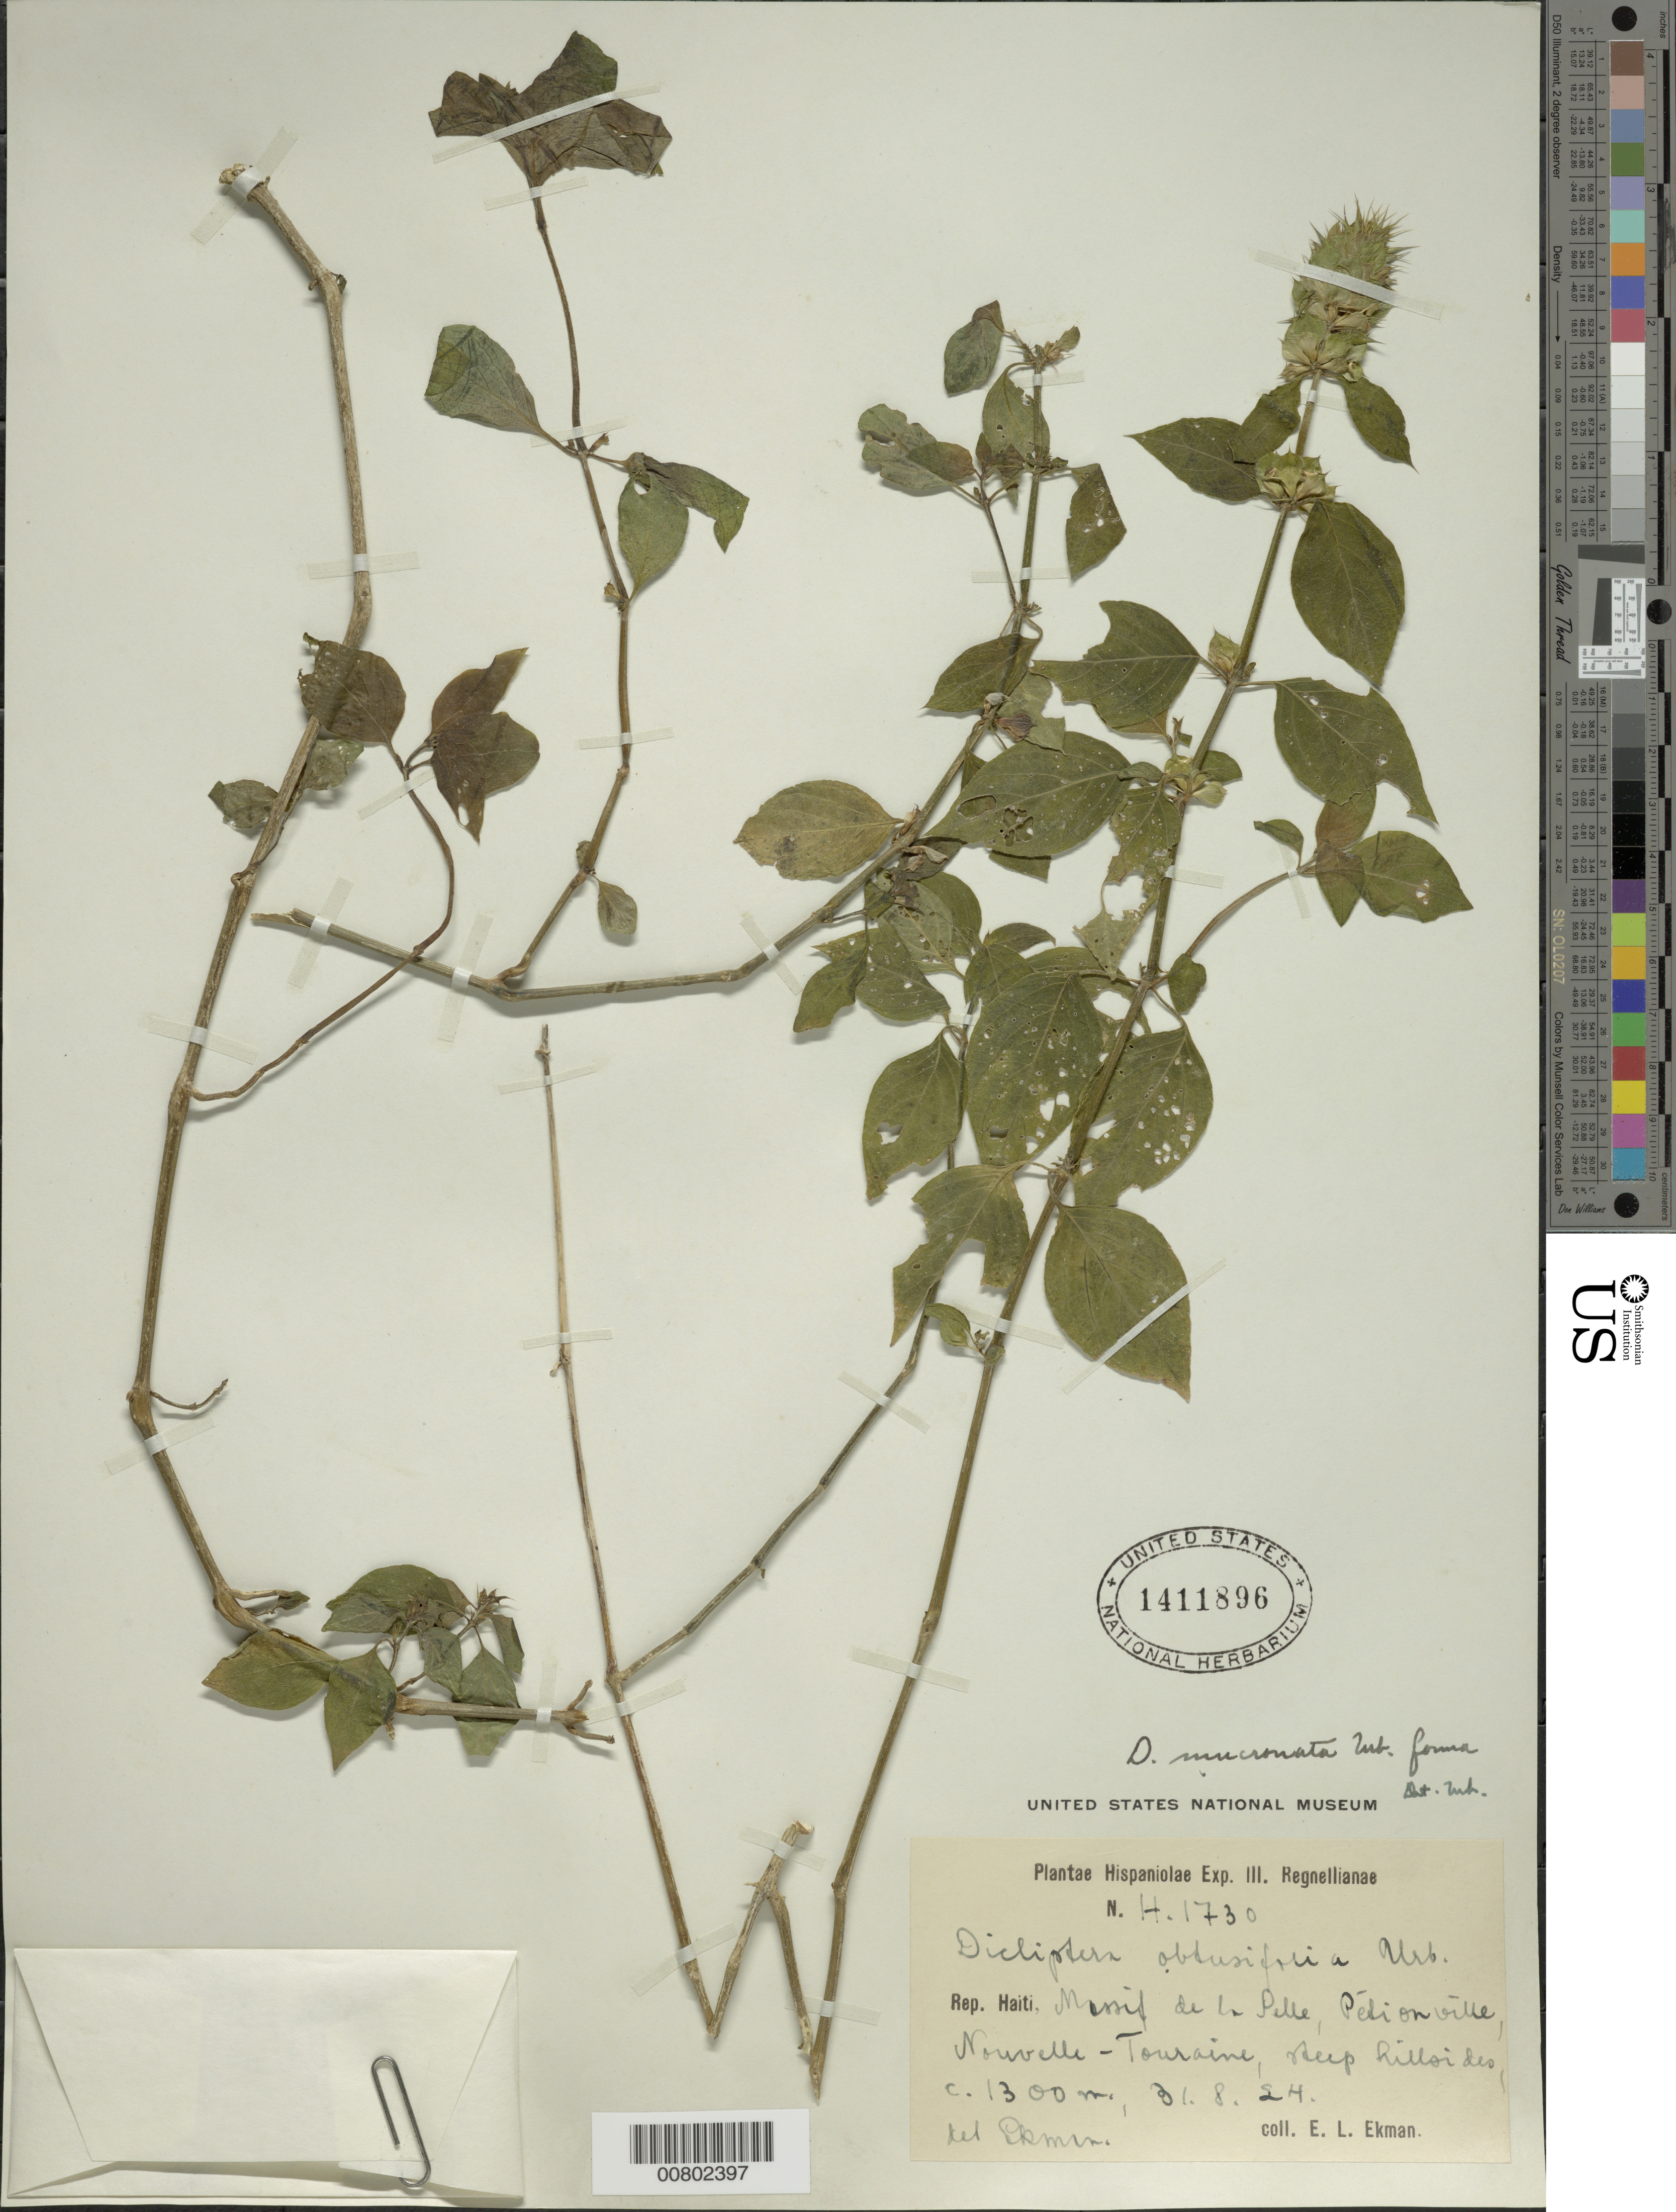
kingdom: Plantae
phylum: Tracheophyta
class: Magnoliopsida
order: Lamiales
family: Acanthaceae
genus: Dicliptera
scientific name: Dicliptera mucronata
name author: Urb.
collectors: E. L. Ekman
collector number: H 1730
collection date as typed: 31 Aug 1924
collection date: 1924-08-31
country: Haiti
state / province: Ouest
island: Hispaniola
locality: Massif de la Selle, Pétionville, Nouvelle-Touraine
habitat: Steep hillsides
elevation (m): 1300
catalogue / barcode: US 1411896